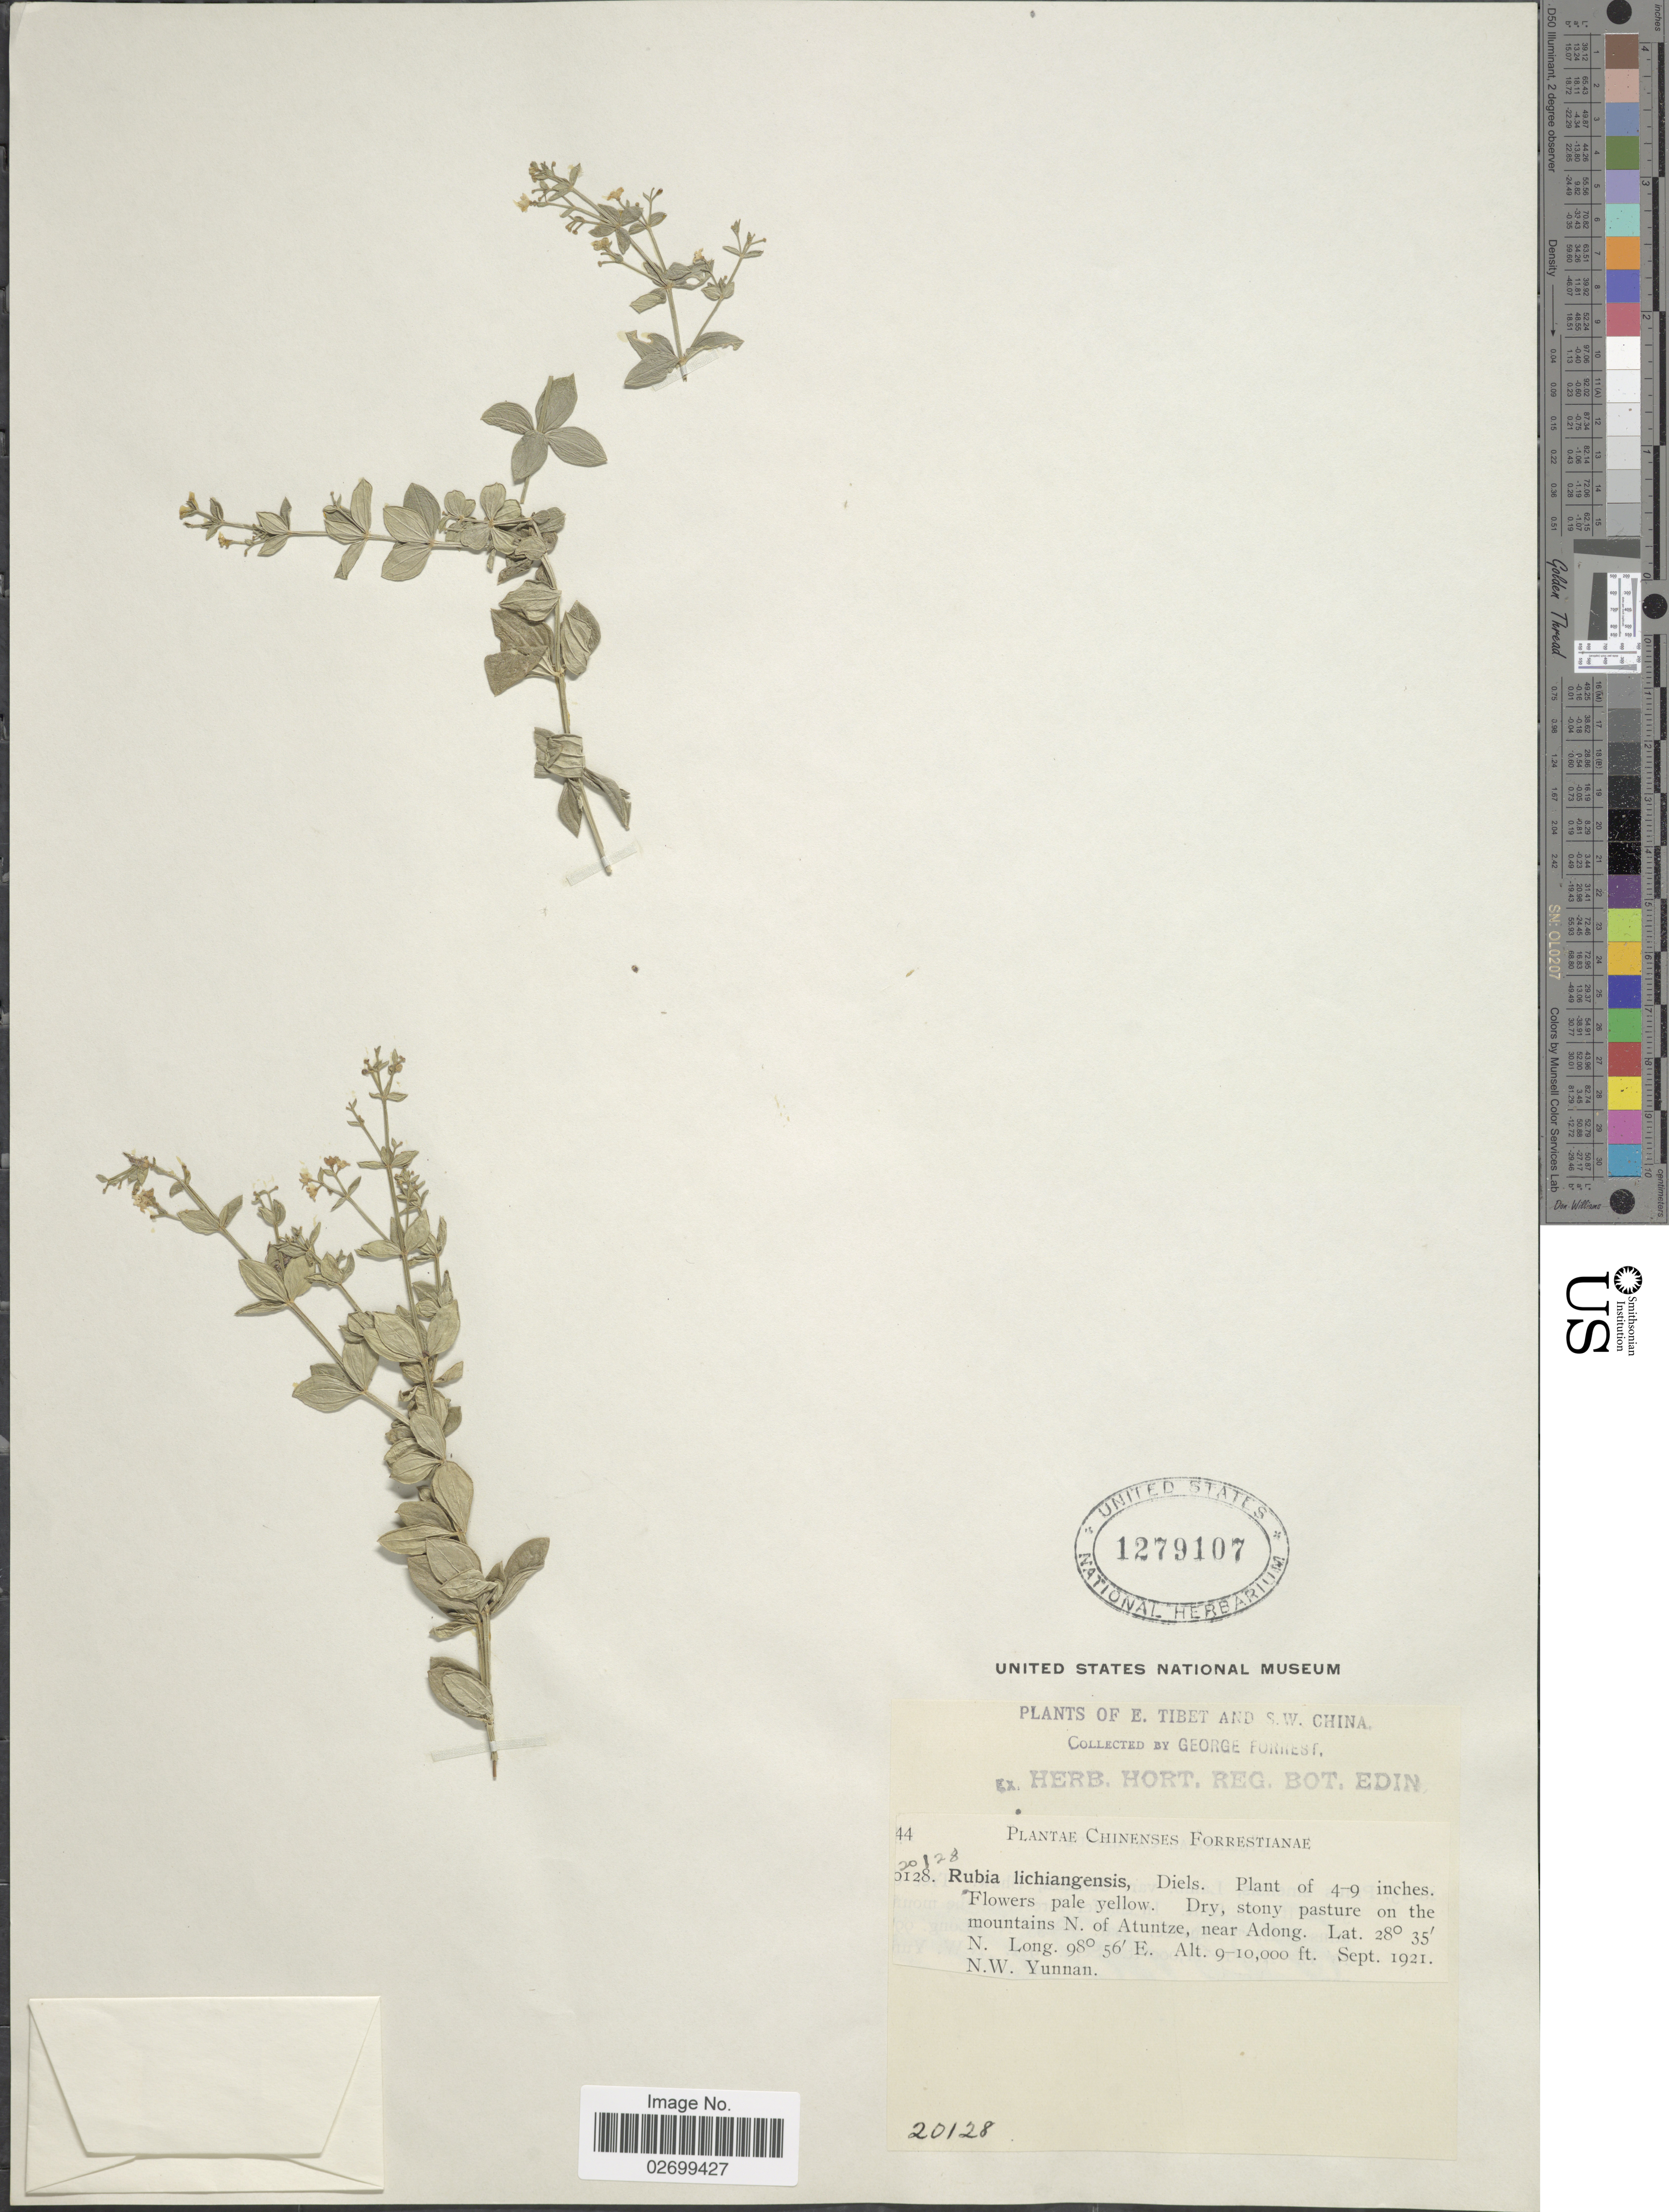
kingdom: Plantae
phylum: Tracheophyta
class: Magnoliopsida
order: Gentianales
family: Rubiaceae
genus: Rubia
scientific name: Rubia lichiangensis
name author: Diels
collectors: G. Forrest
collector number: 20128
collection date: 1921-09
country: China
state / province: Yunnan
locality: E. Tibet and S.W. China, dry, stony pasture on the mountains N. of Atuntze, near Adong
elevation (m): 2743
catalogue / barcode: US 1279107